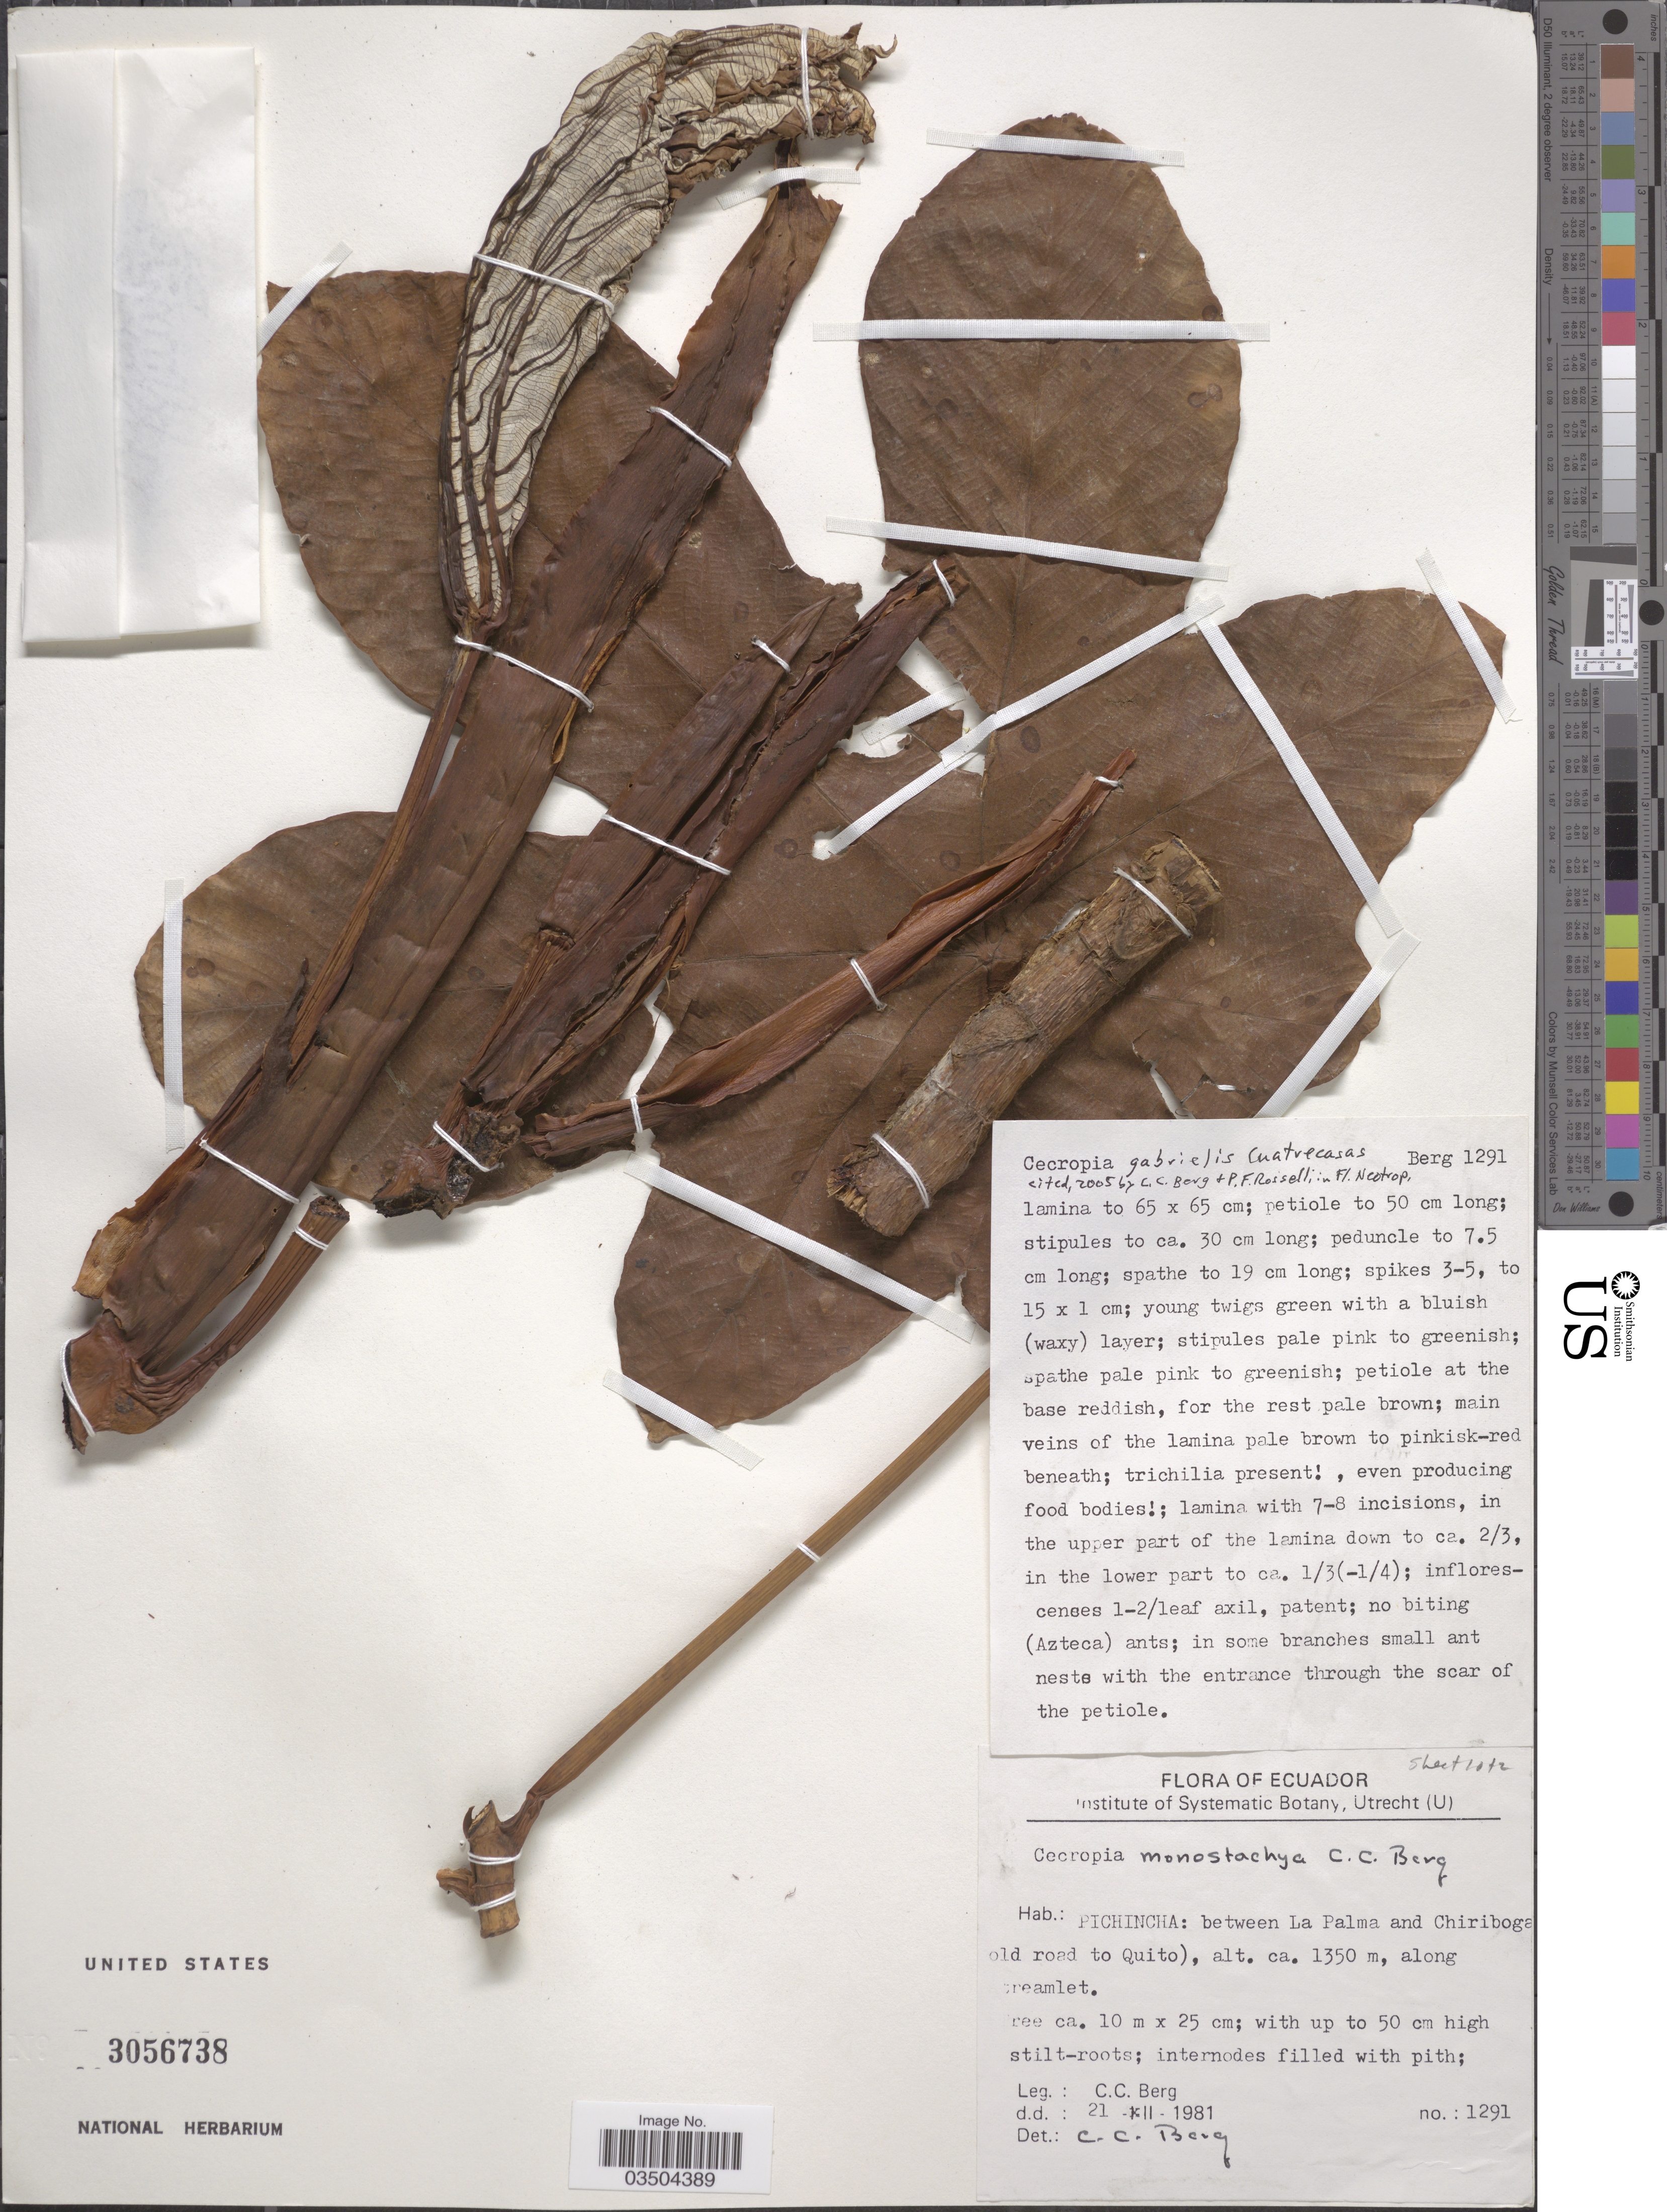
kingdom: Plantae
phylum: Tracheophyta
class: Magnoliopsida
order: Rosales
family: Urticaceae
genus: Cecropia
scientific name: Cecropia gabrielis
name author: Cuatrec.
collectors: C. C. Berg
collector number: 1291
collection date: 1981-03-21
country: Ecuador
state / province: Pichincha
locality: Between La Palma and Chiriboga old road to Quito.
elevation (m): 1350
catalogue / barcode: US 3056738